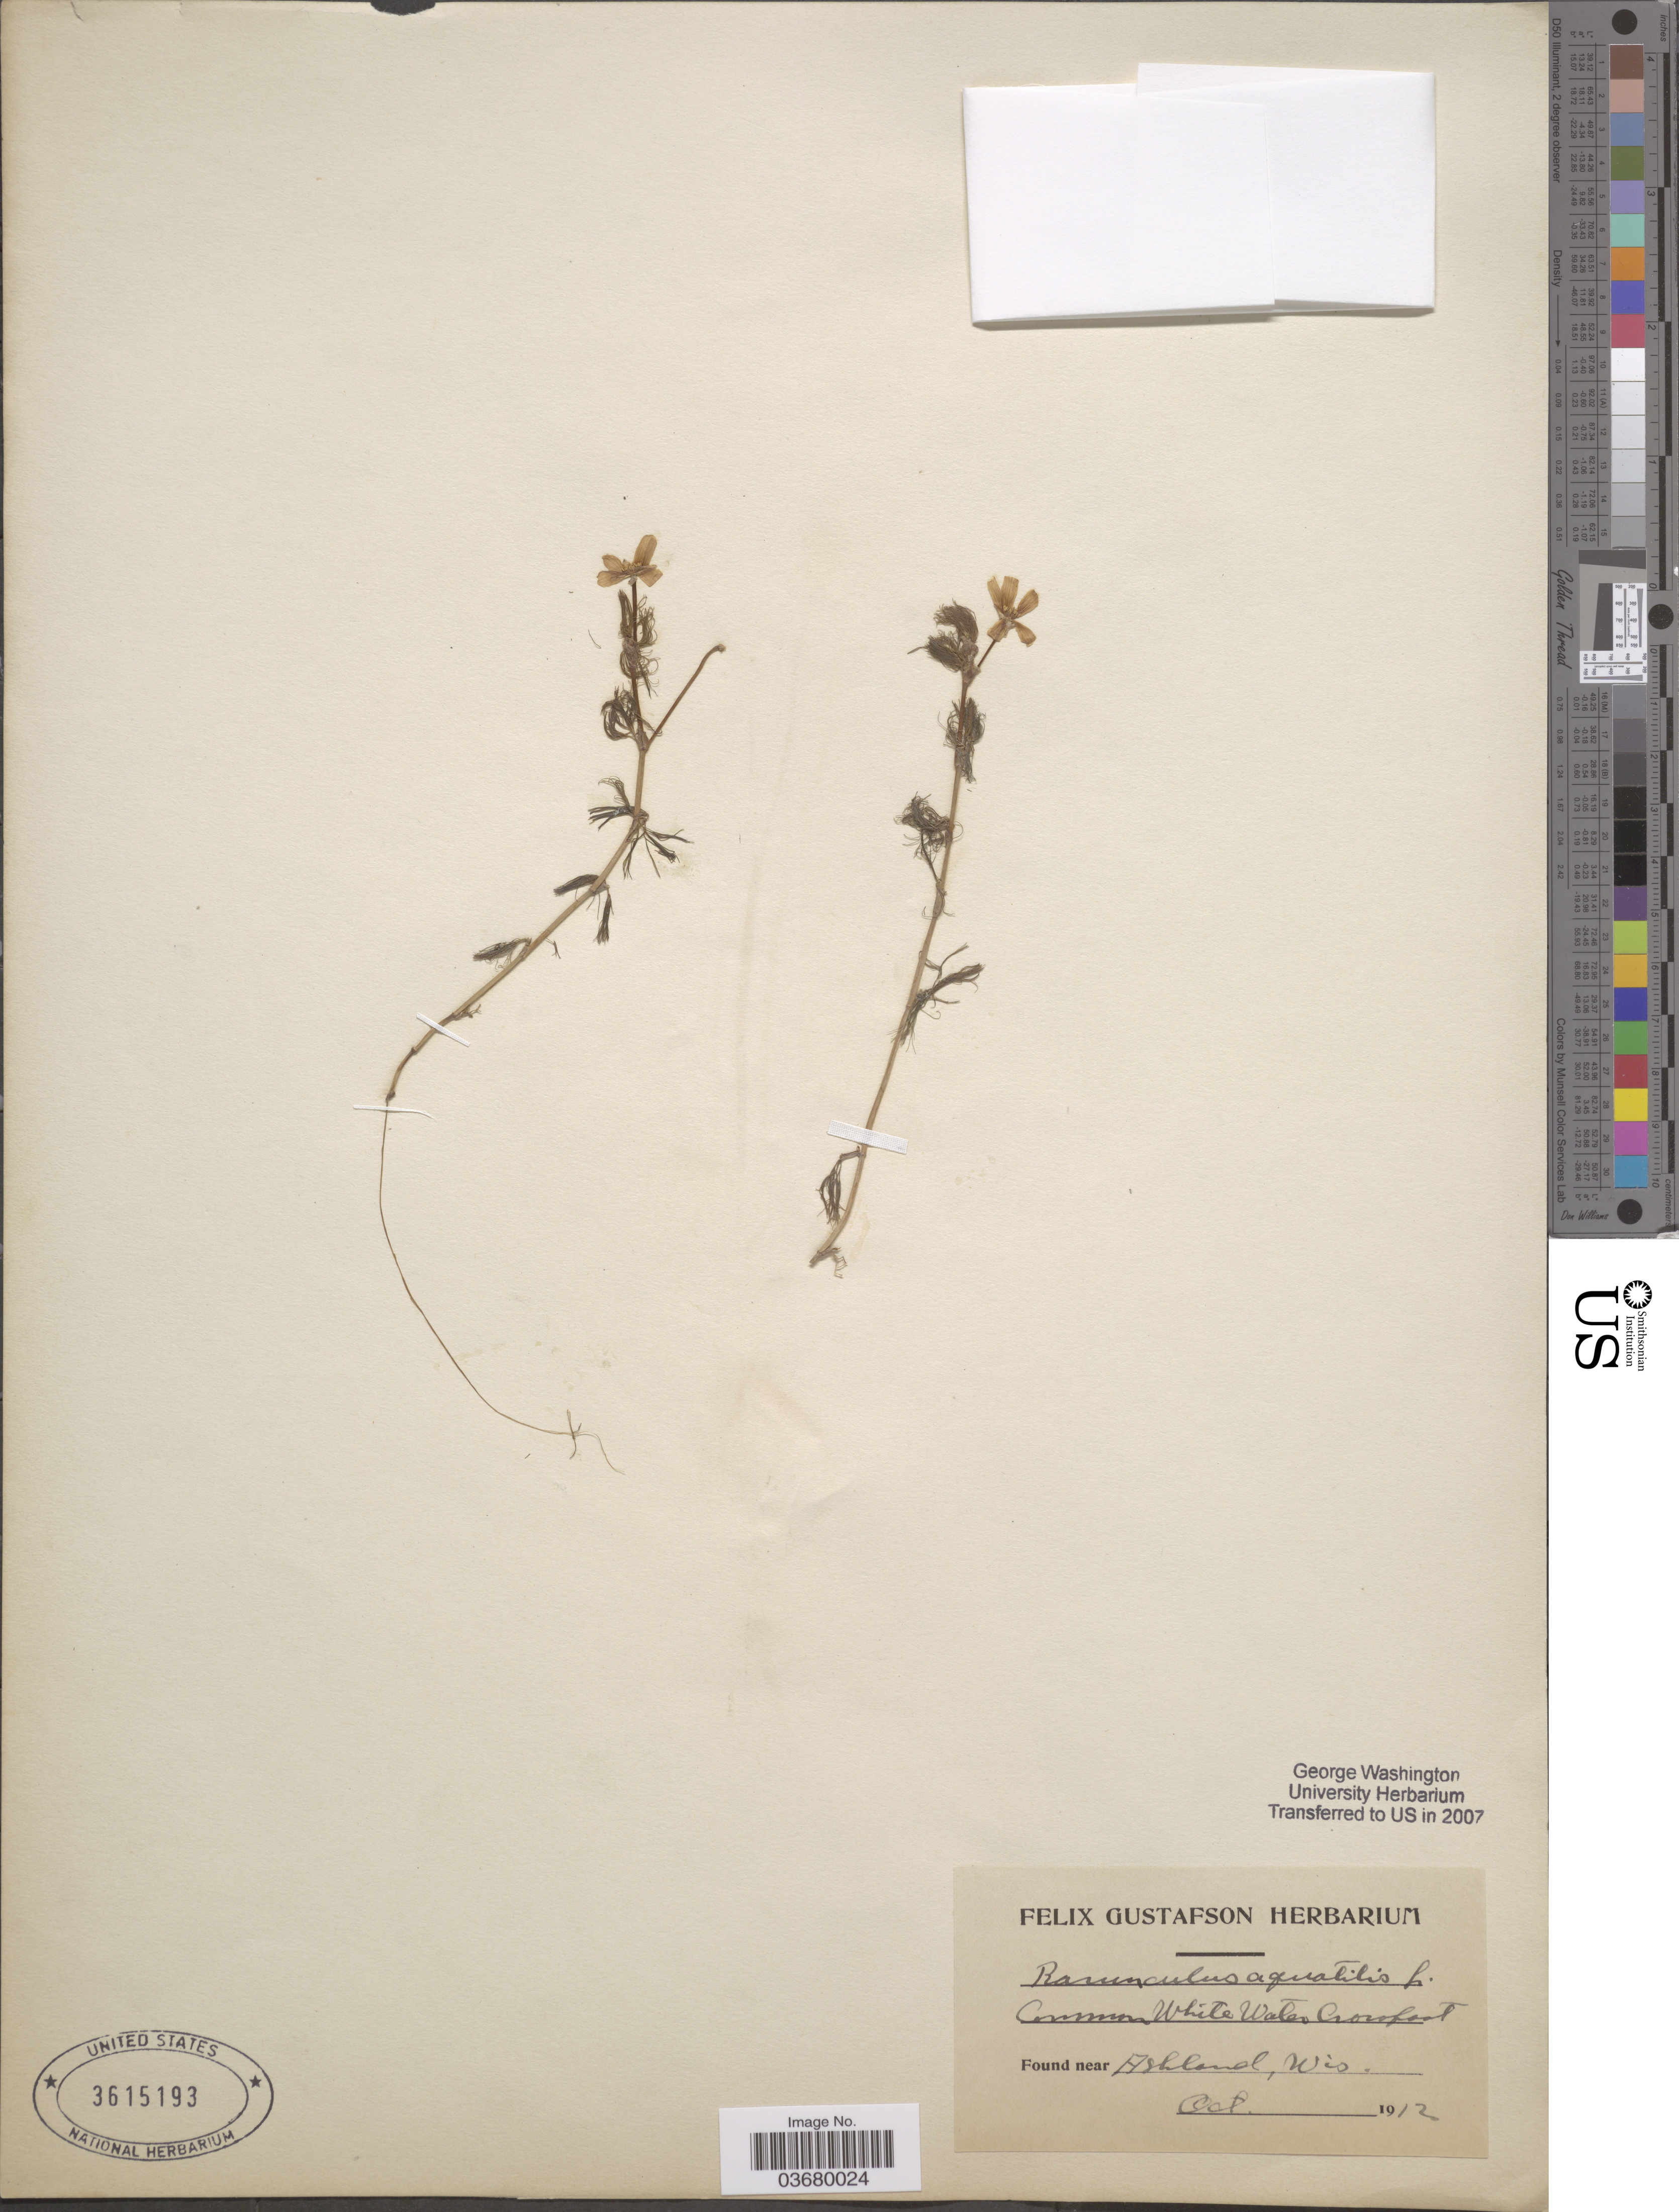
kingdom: Plantae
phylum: Tracheophyta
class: Magnoliopsida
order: Ranunculales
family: Ranunculaceae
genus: Ranunculus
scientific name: Ranunculus subrigidus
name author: W.B. Drew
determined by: Strong, Mark T., (BOT), Smithsonian Institution - National Museum of Natural History (UNITED STATES)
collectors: ex herb. Felix Gustafson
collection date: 1912-10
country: United States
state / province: Wisconsin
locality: Ashland.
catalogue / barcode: US 3615193